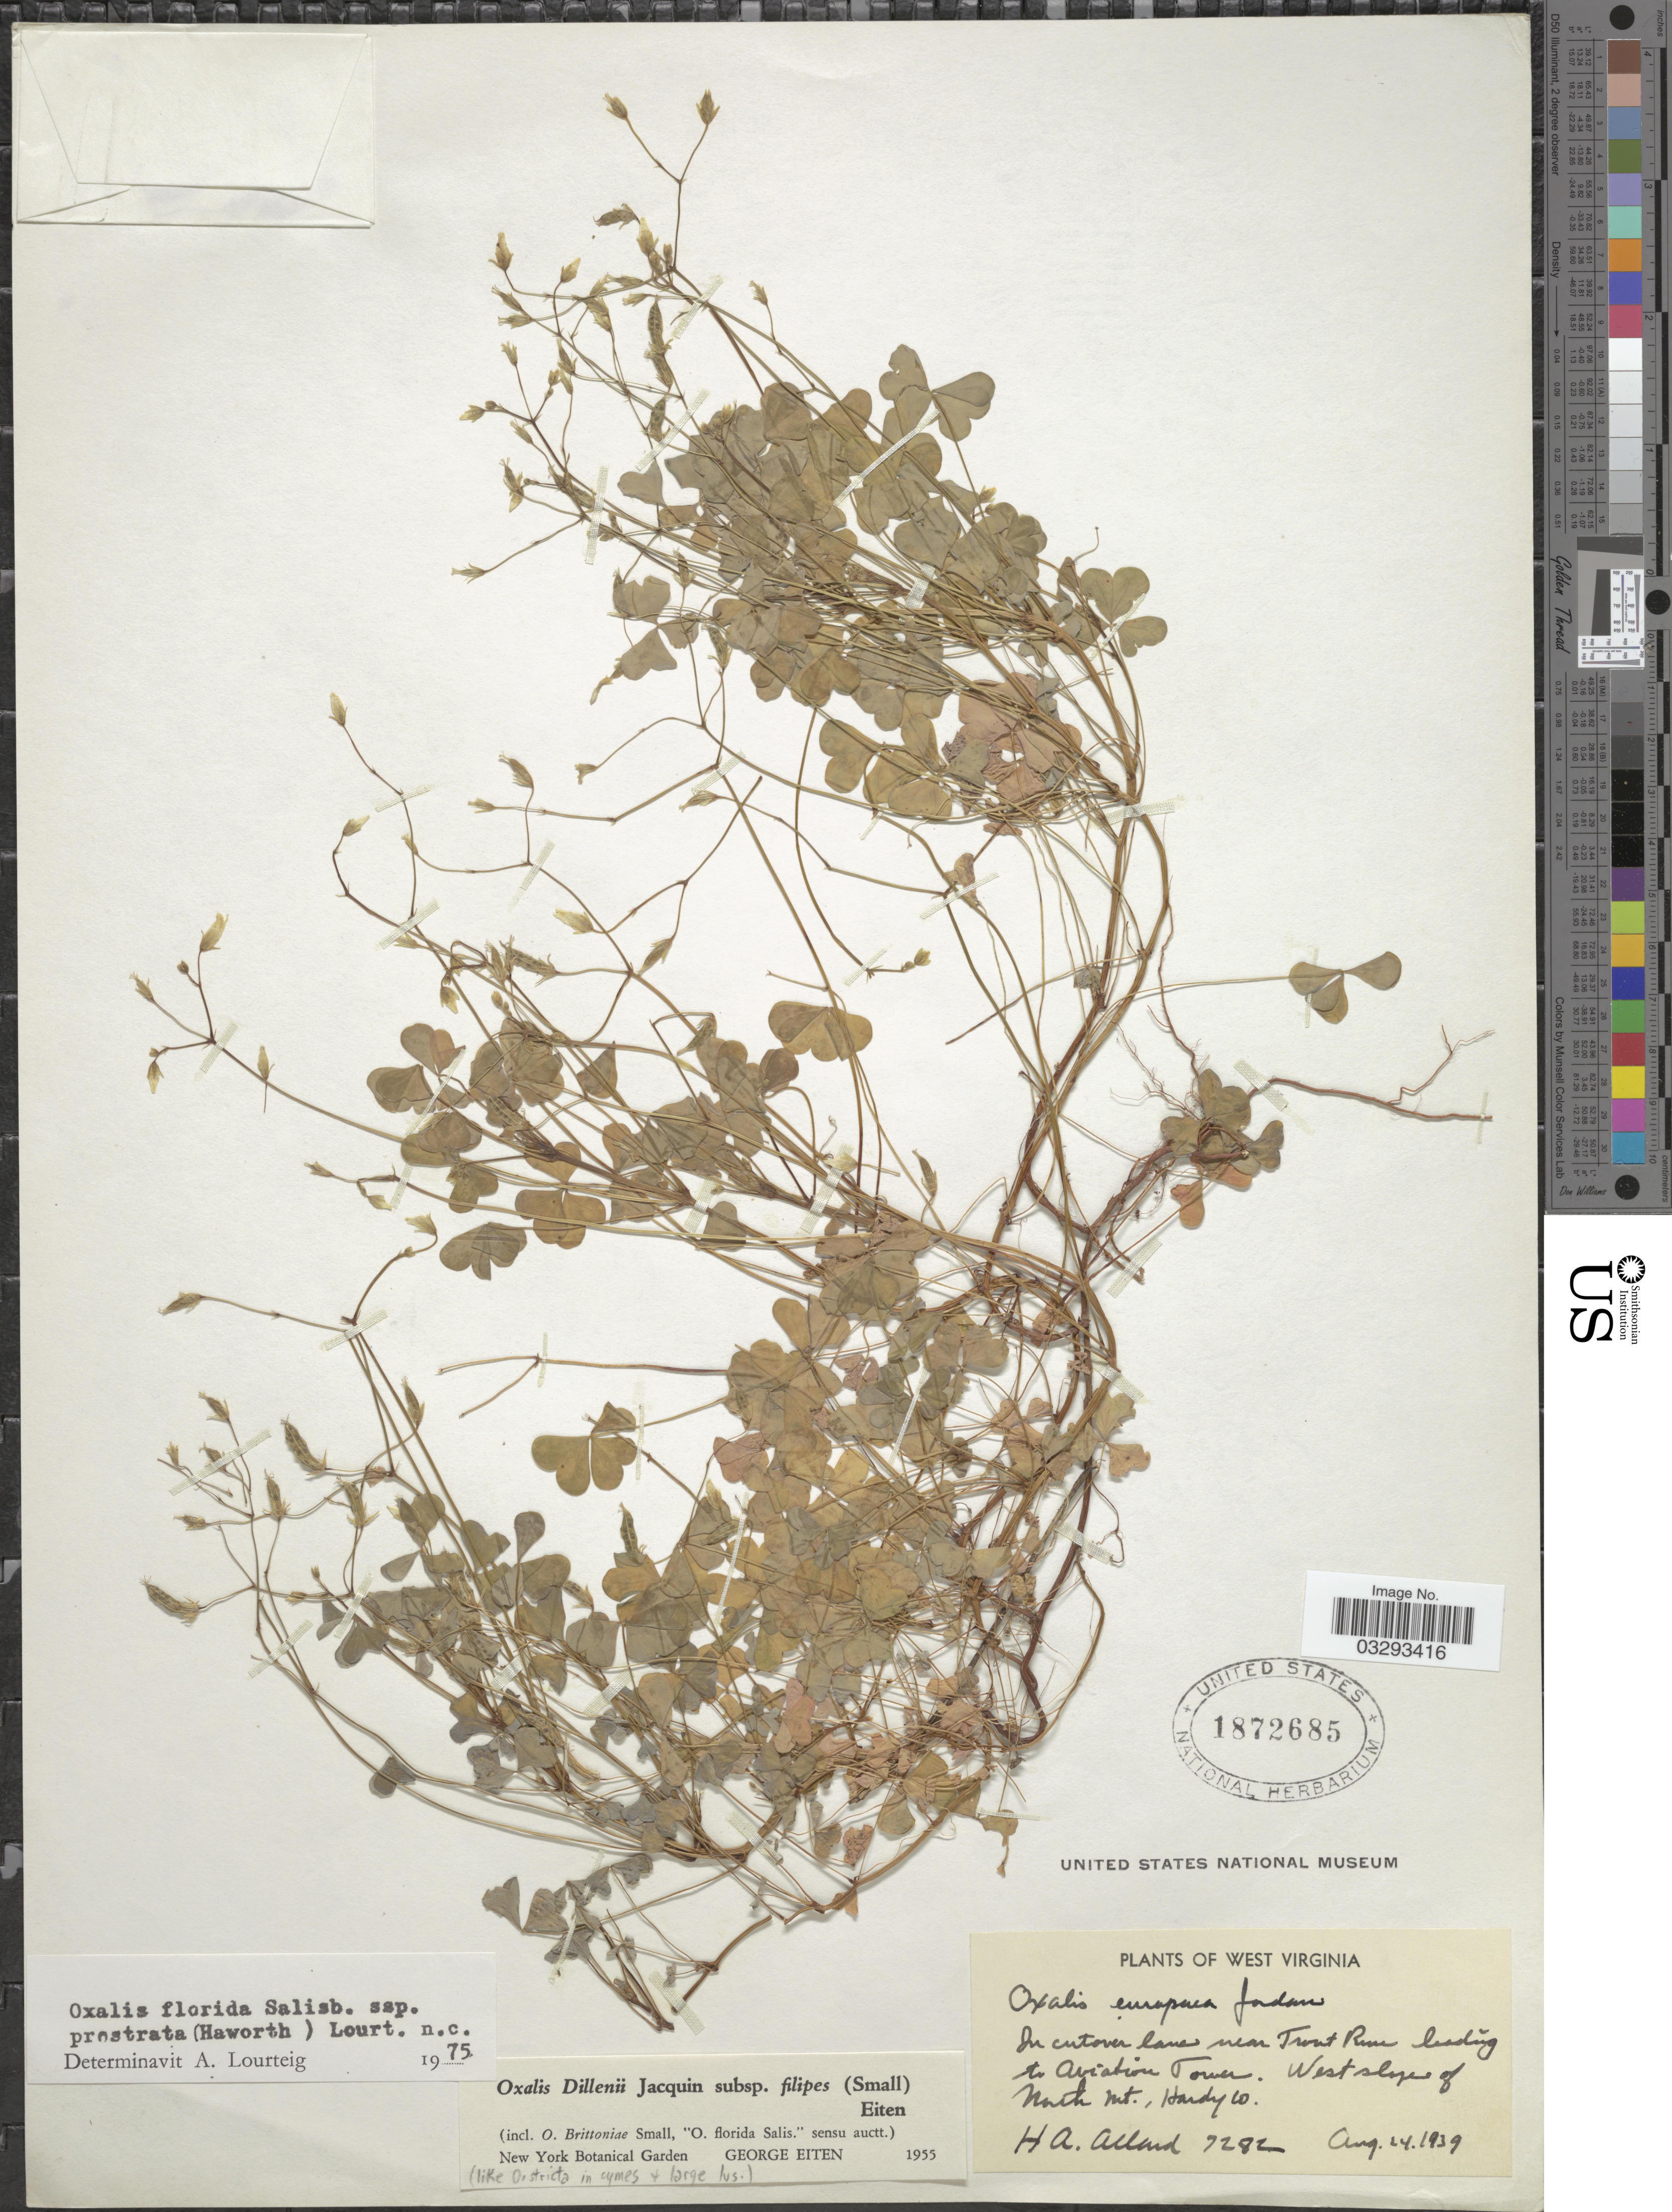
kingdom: Plantae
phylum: Tracheophyta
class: Magnoliopsida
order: Oxalidales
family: Oxalidaceae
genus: Oxalis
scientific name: Oxalis florida subsp. prostrata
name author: (Haw.) Lourteig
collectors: H. A. Allard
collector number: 7282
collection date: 1939-08-24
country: United States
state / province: West Virginia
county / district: Hardy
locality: In cutover lane near Trout River landing to Aviation Tower. West slope of North Mt., Hardy Co.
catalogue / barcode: US 1872685